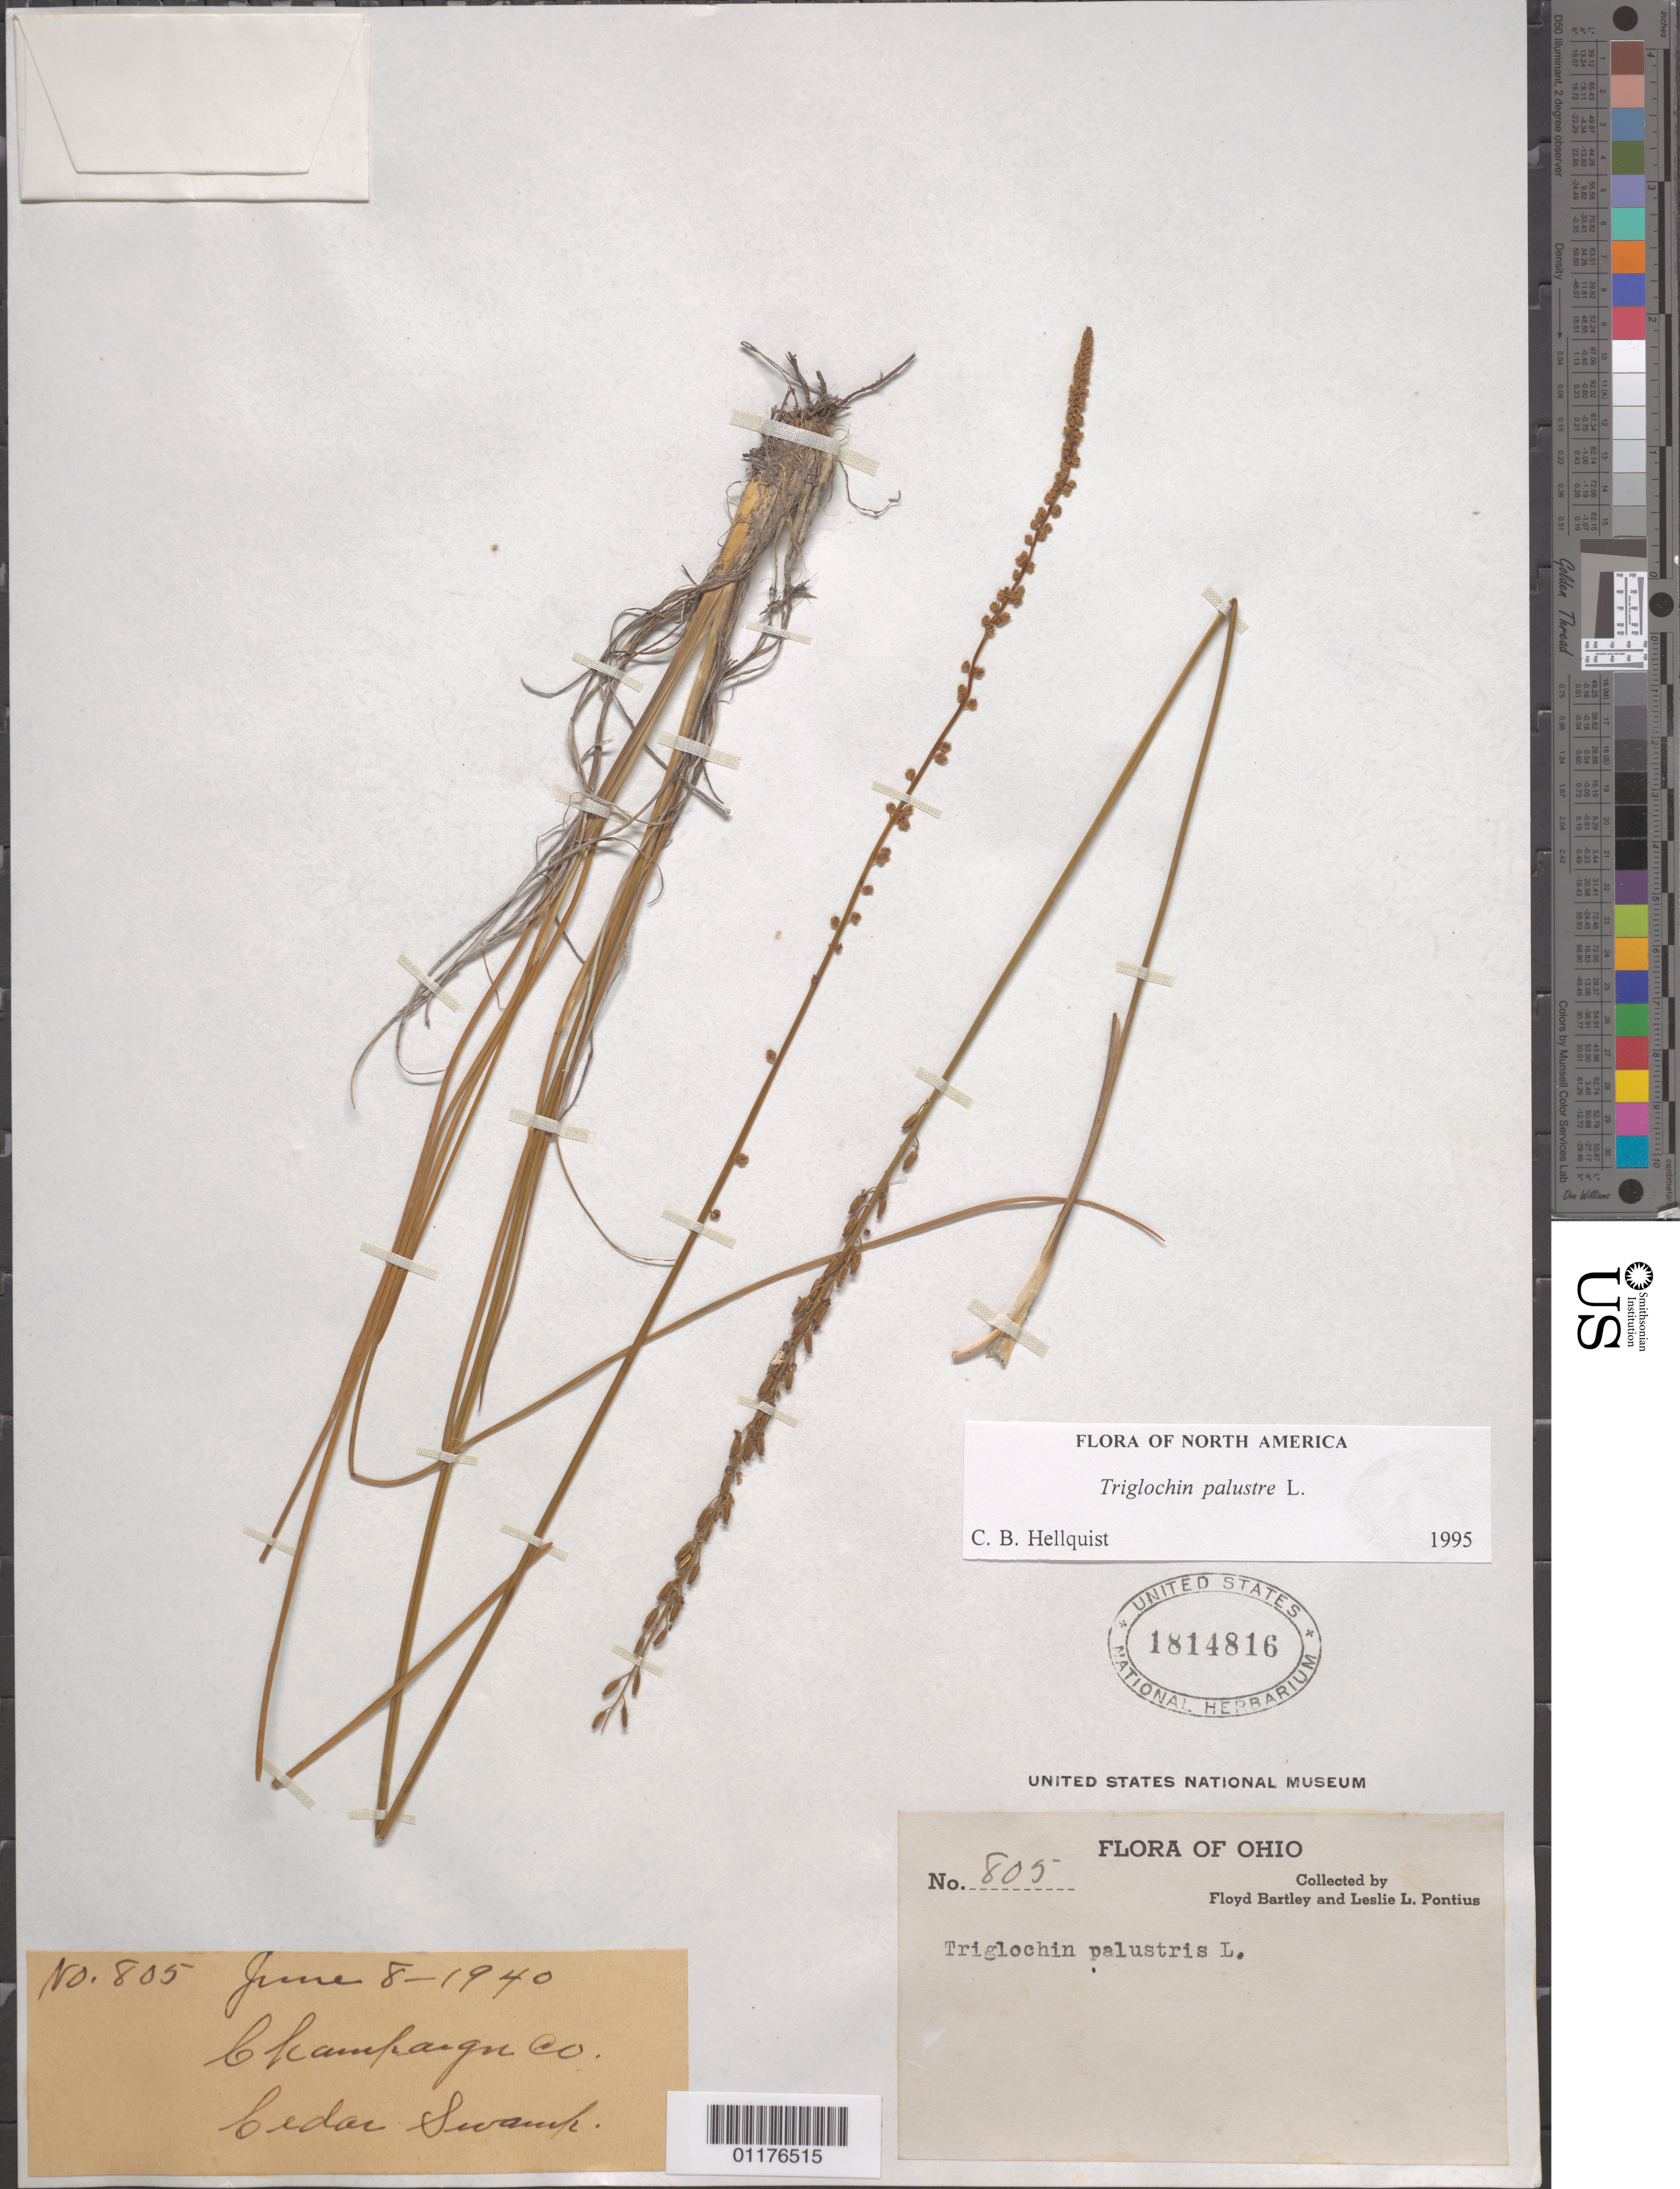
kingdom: Plantae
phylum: Tracheophyta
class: Liliopsida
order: Alismatales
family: Juncaginaceae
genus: Triglochin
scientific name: Triglochin palustris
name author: L.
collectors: F. Bartley & L. Pontius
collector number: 805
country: United States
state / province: Ohio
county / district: Champaign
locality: Cedar Swamp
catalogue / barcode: US 1814816